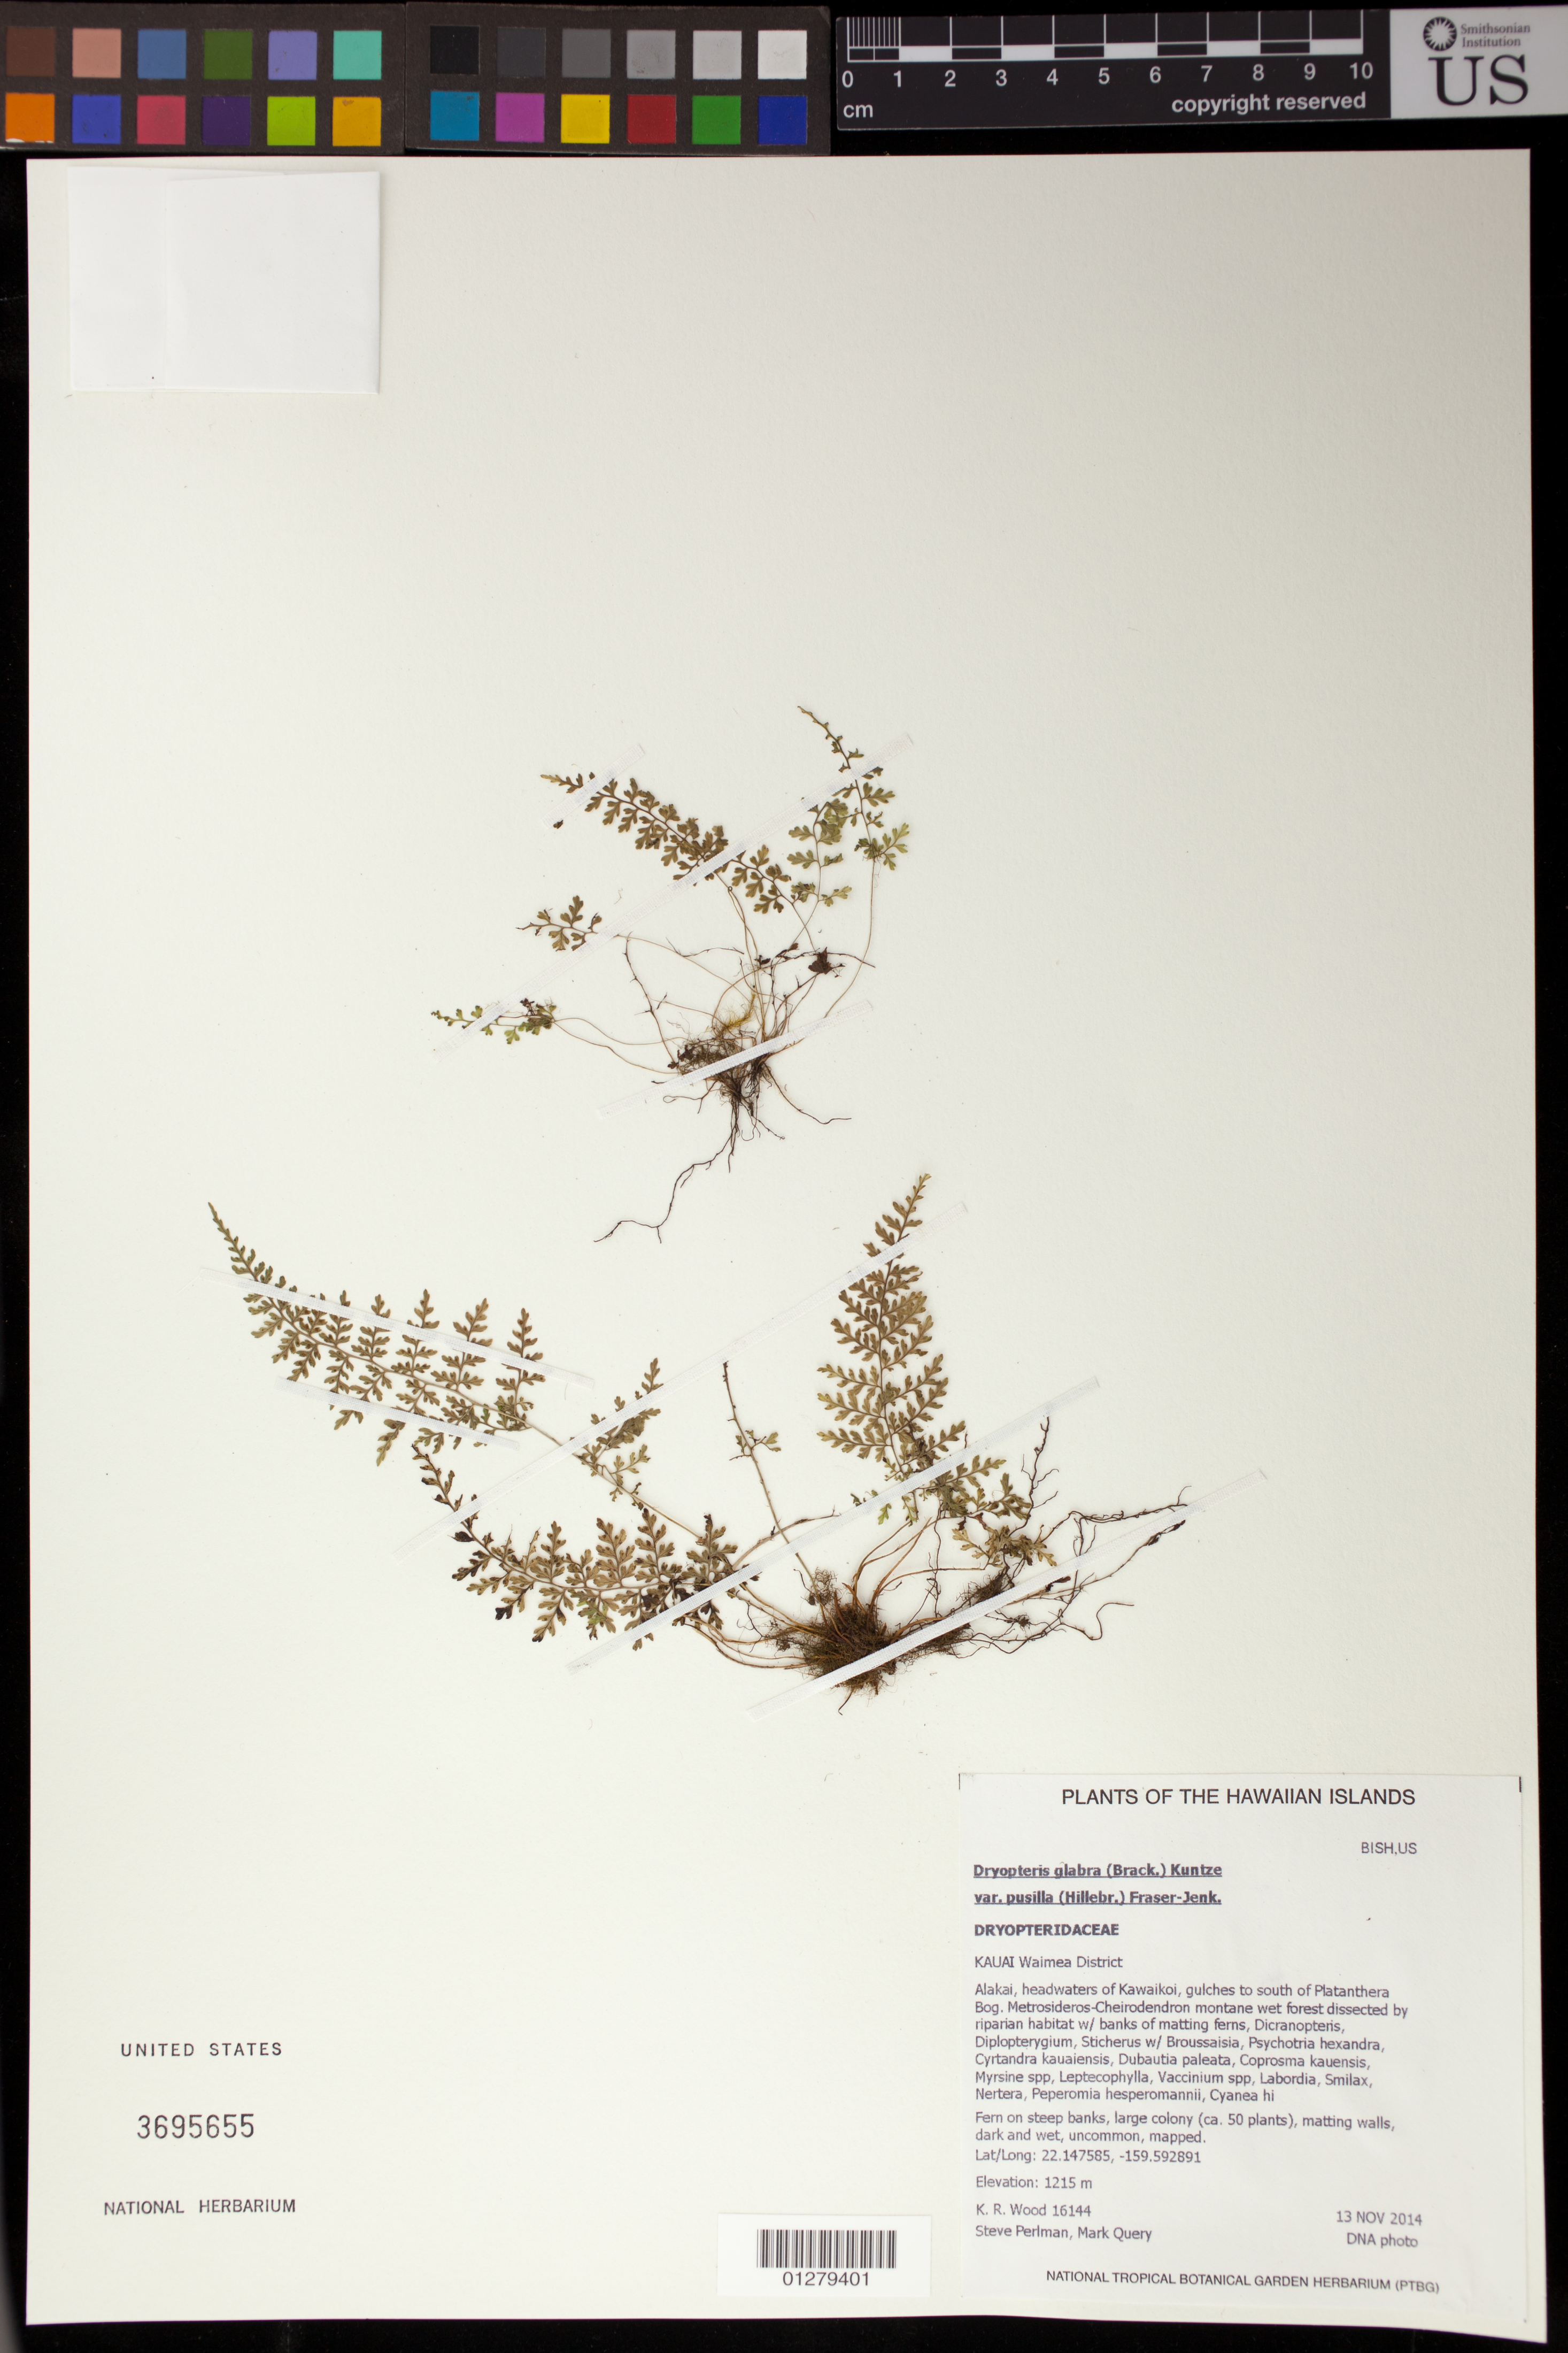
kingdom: Plantae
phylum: Tracheophyta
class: Polypodiopsida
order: Polypodiales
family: Dryopteridaceae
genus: Dryopteris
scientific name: Dryopteris glabra var. pusilla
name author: (Hillebr.) Herat ex Fraser-Jenk.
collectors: K. R. Wood, S. P. Perlman & M. Query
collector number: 16144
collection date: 2014-11-13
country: United States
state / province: Hawaii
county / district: Kauai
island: Kaua'i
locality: Waimea District, Alakai, headwater of Kawaikoi, gulches to south of Platanthera Bog.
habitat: Montane wet forest dissected by riparian habitat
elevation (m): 1215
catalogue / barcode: US 3695655